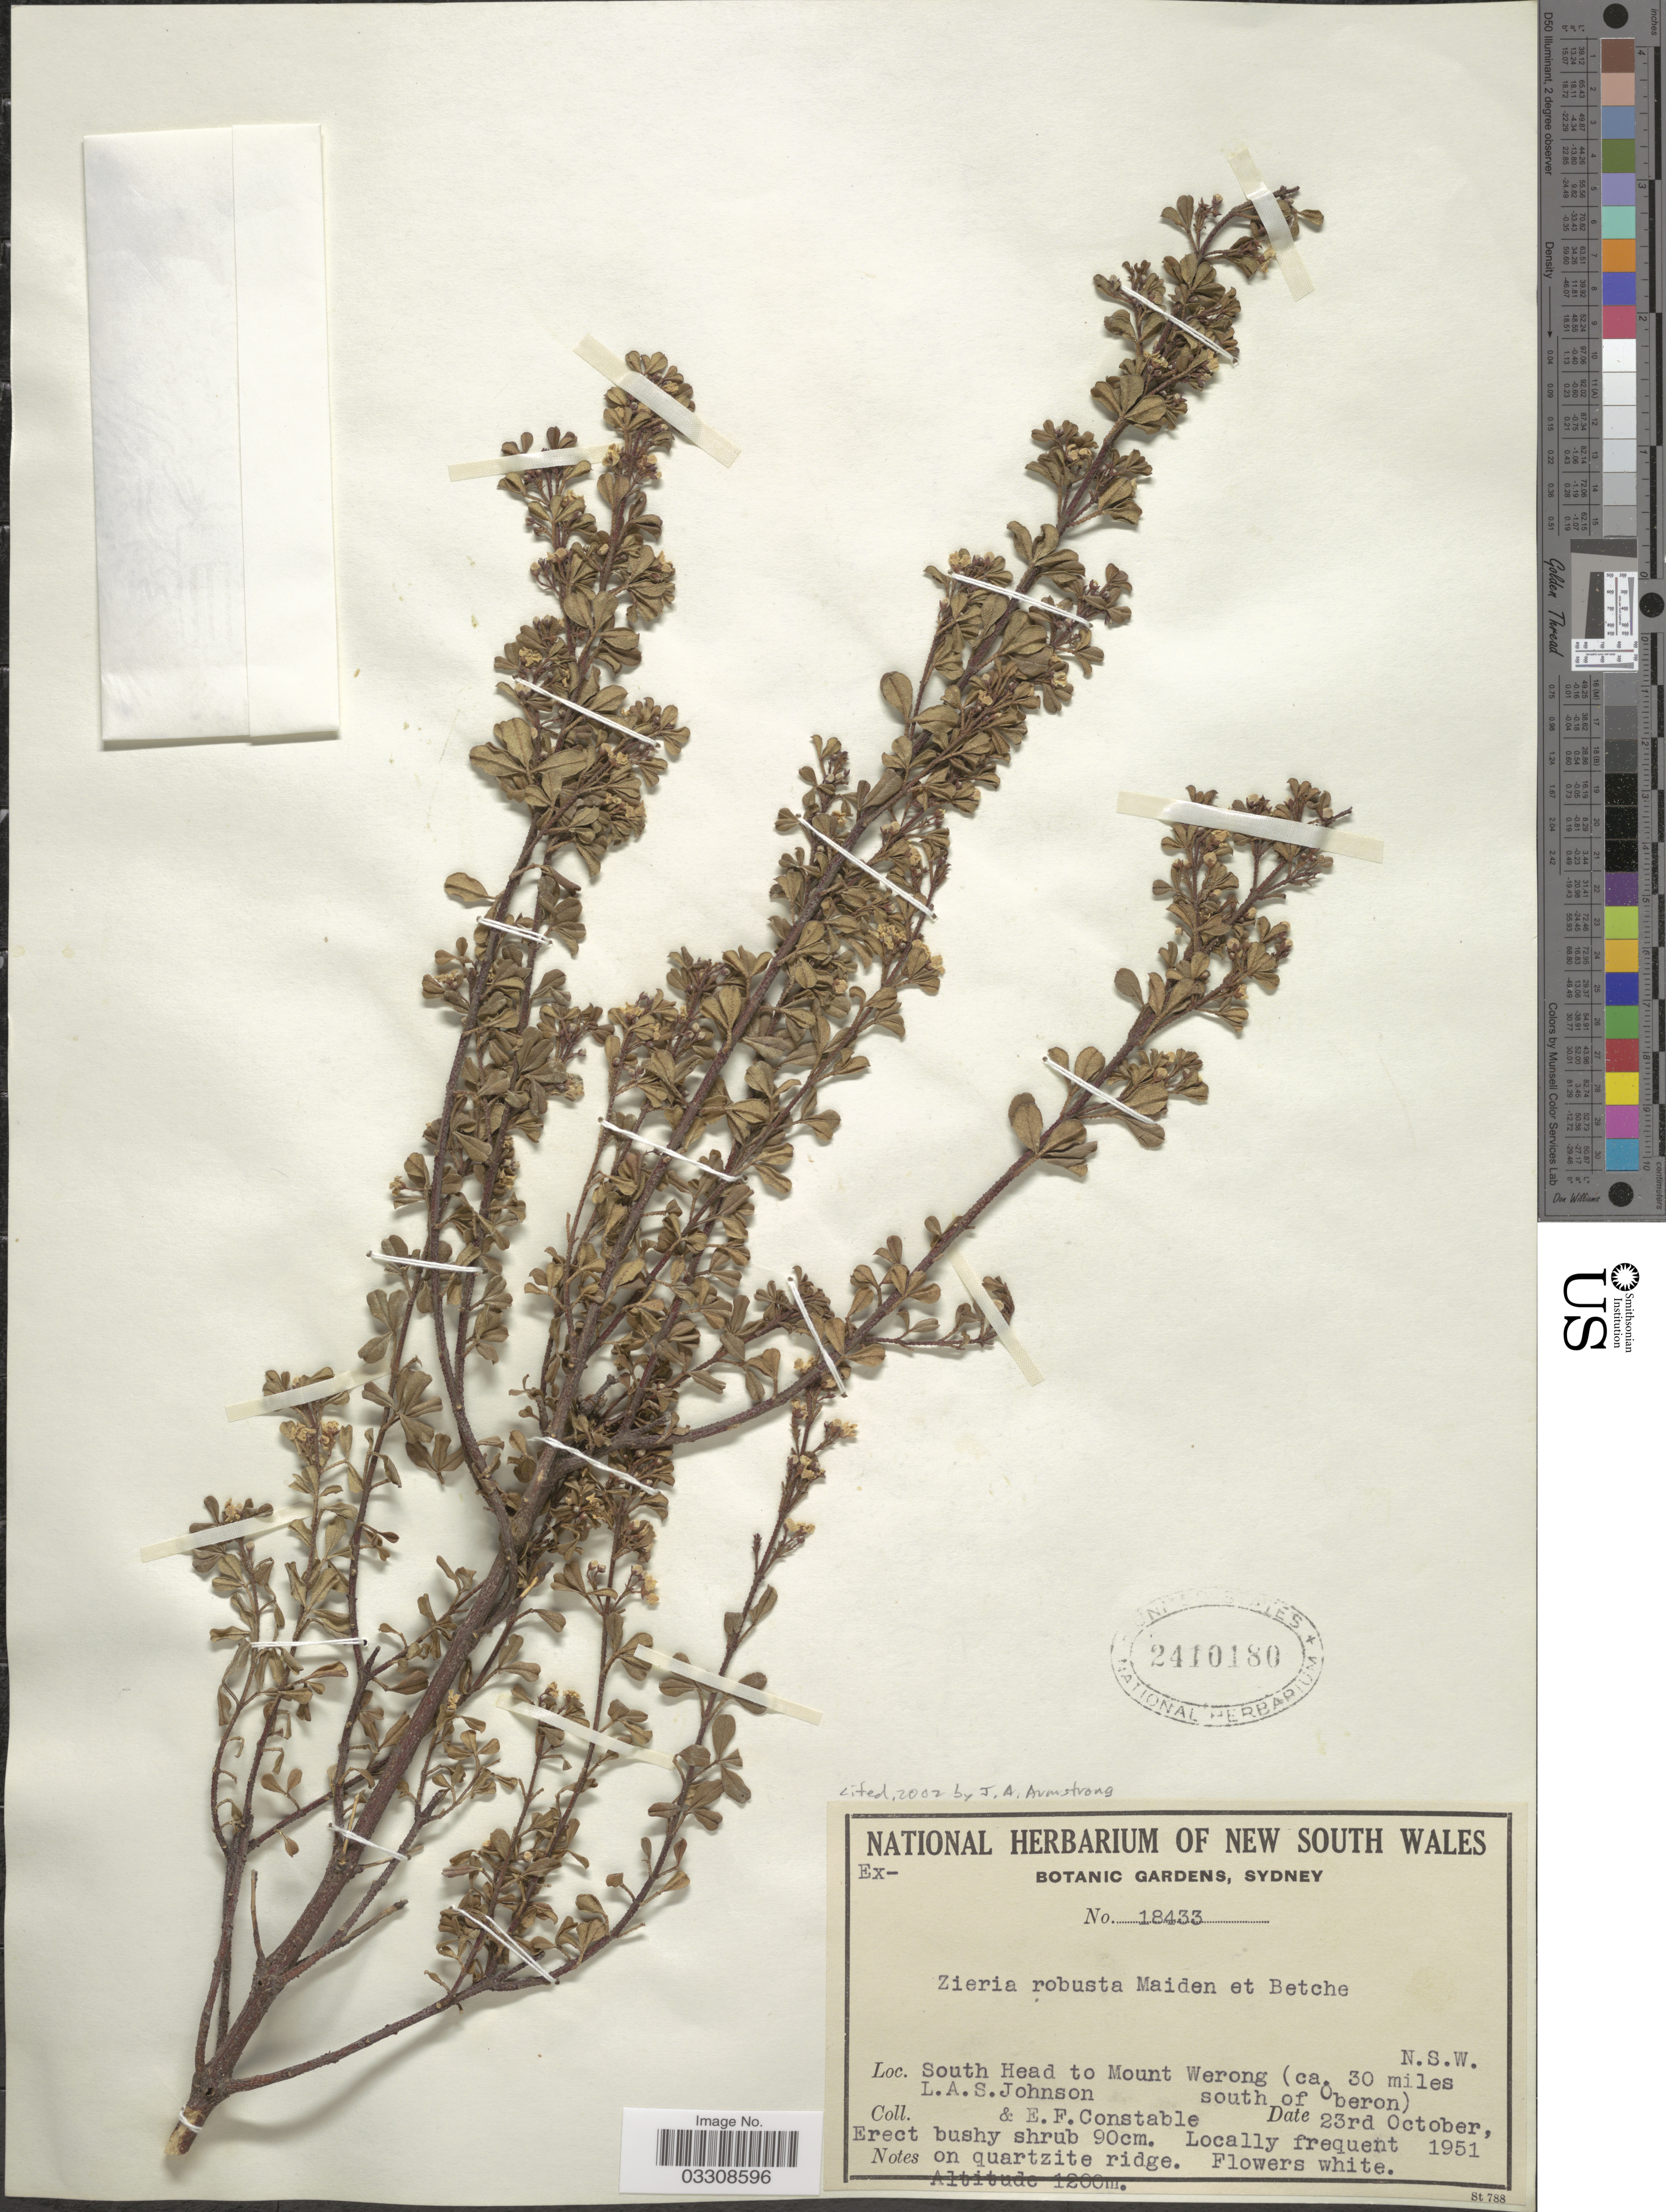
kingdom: Plantae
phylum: Tracheophyta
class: Magnoliopsida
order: Sapindales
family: Rutaceae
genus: Zieria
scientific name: Zieria robusta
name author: Maiden & Betche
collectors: L. A. S. Johnson & E. F. Constable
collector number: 18433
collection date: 1951-10-23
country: Australia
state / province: New South Wales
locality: South Head to Mount Werong (ca. 30 miles south of Oberon).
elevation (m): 1200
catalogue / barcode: US 2410180